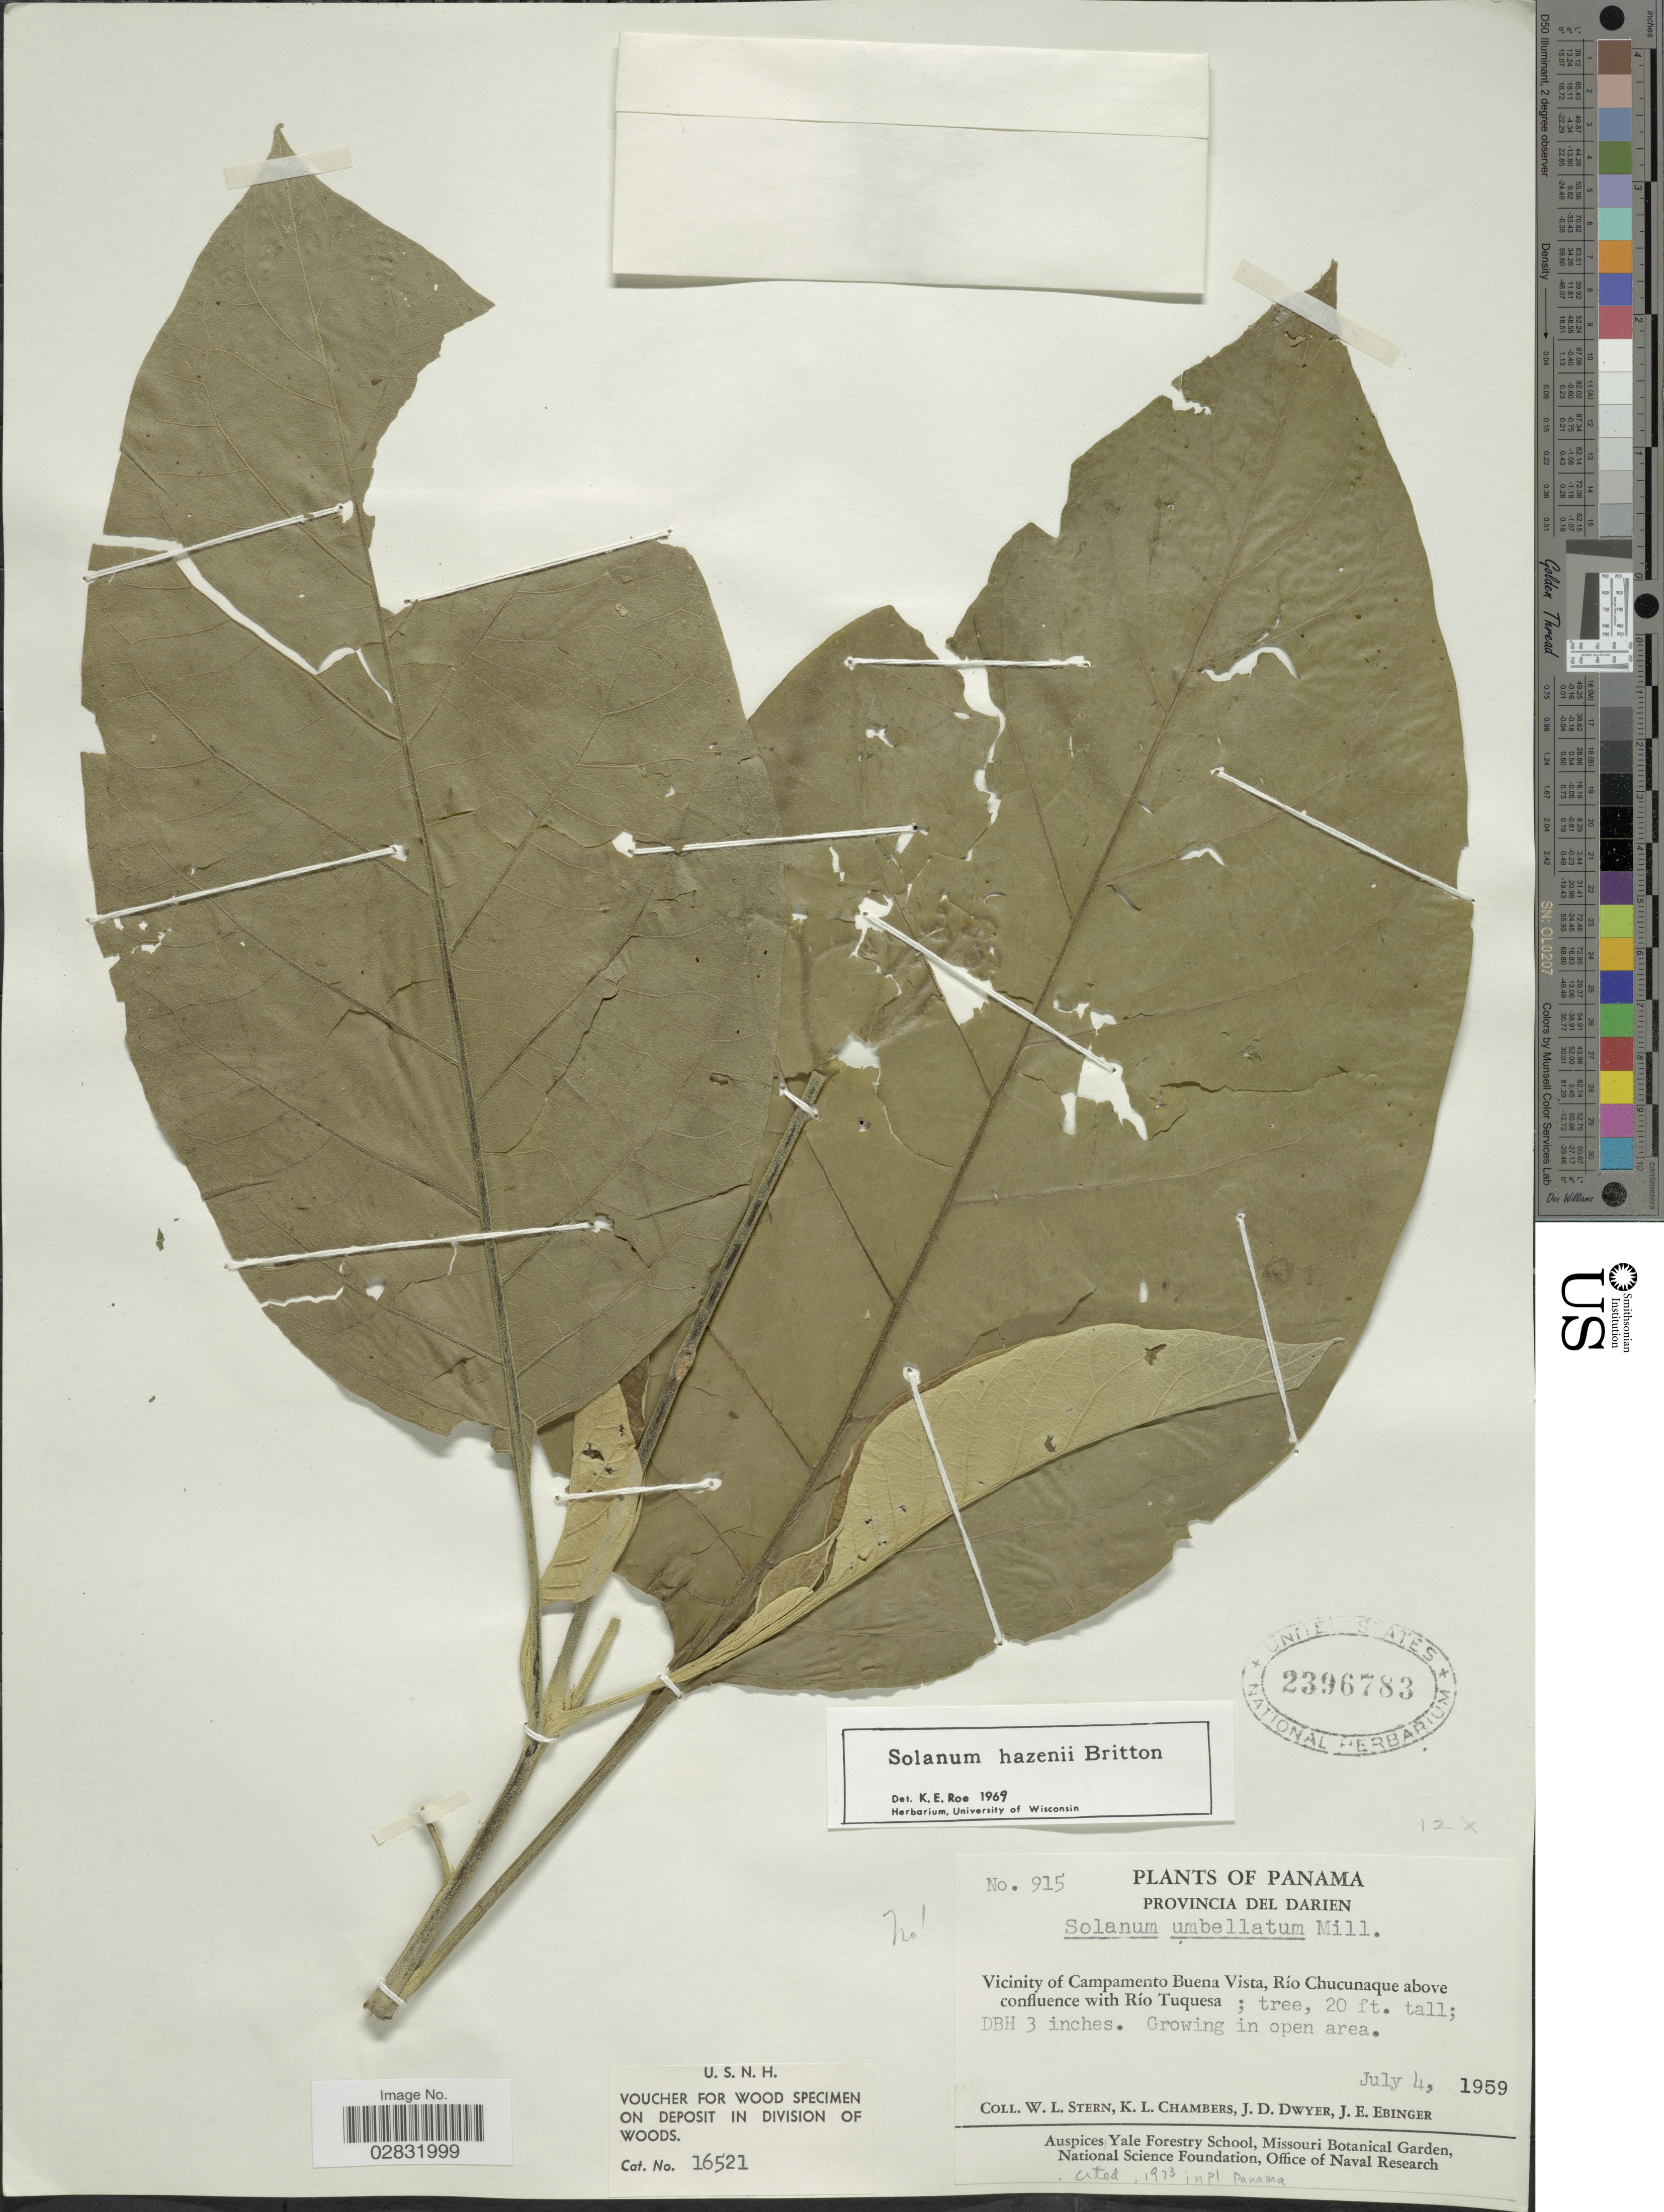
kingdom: Plantae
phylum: Tracheophyta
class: Magnoliopsida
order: Solanales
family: Solanaceae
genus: Solanum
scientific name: Solanum hazenii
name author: Britton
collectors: W. L. Stern, K. Chambers, J. D. Dwyer & J. Ebinger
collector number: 915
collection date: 1959-07-04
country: Panama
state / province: Darién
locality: Provincia del Darien. Vicinity of Campamento Buena Vista, Río Chucunaque above confluence with Río Tuquesa.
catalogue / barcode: US 2396783